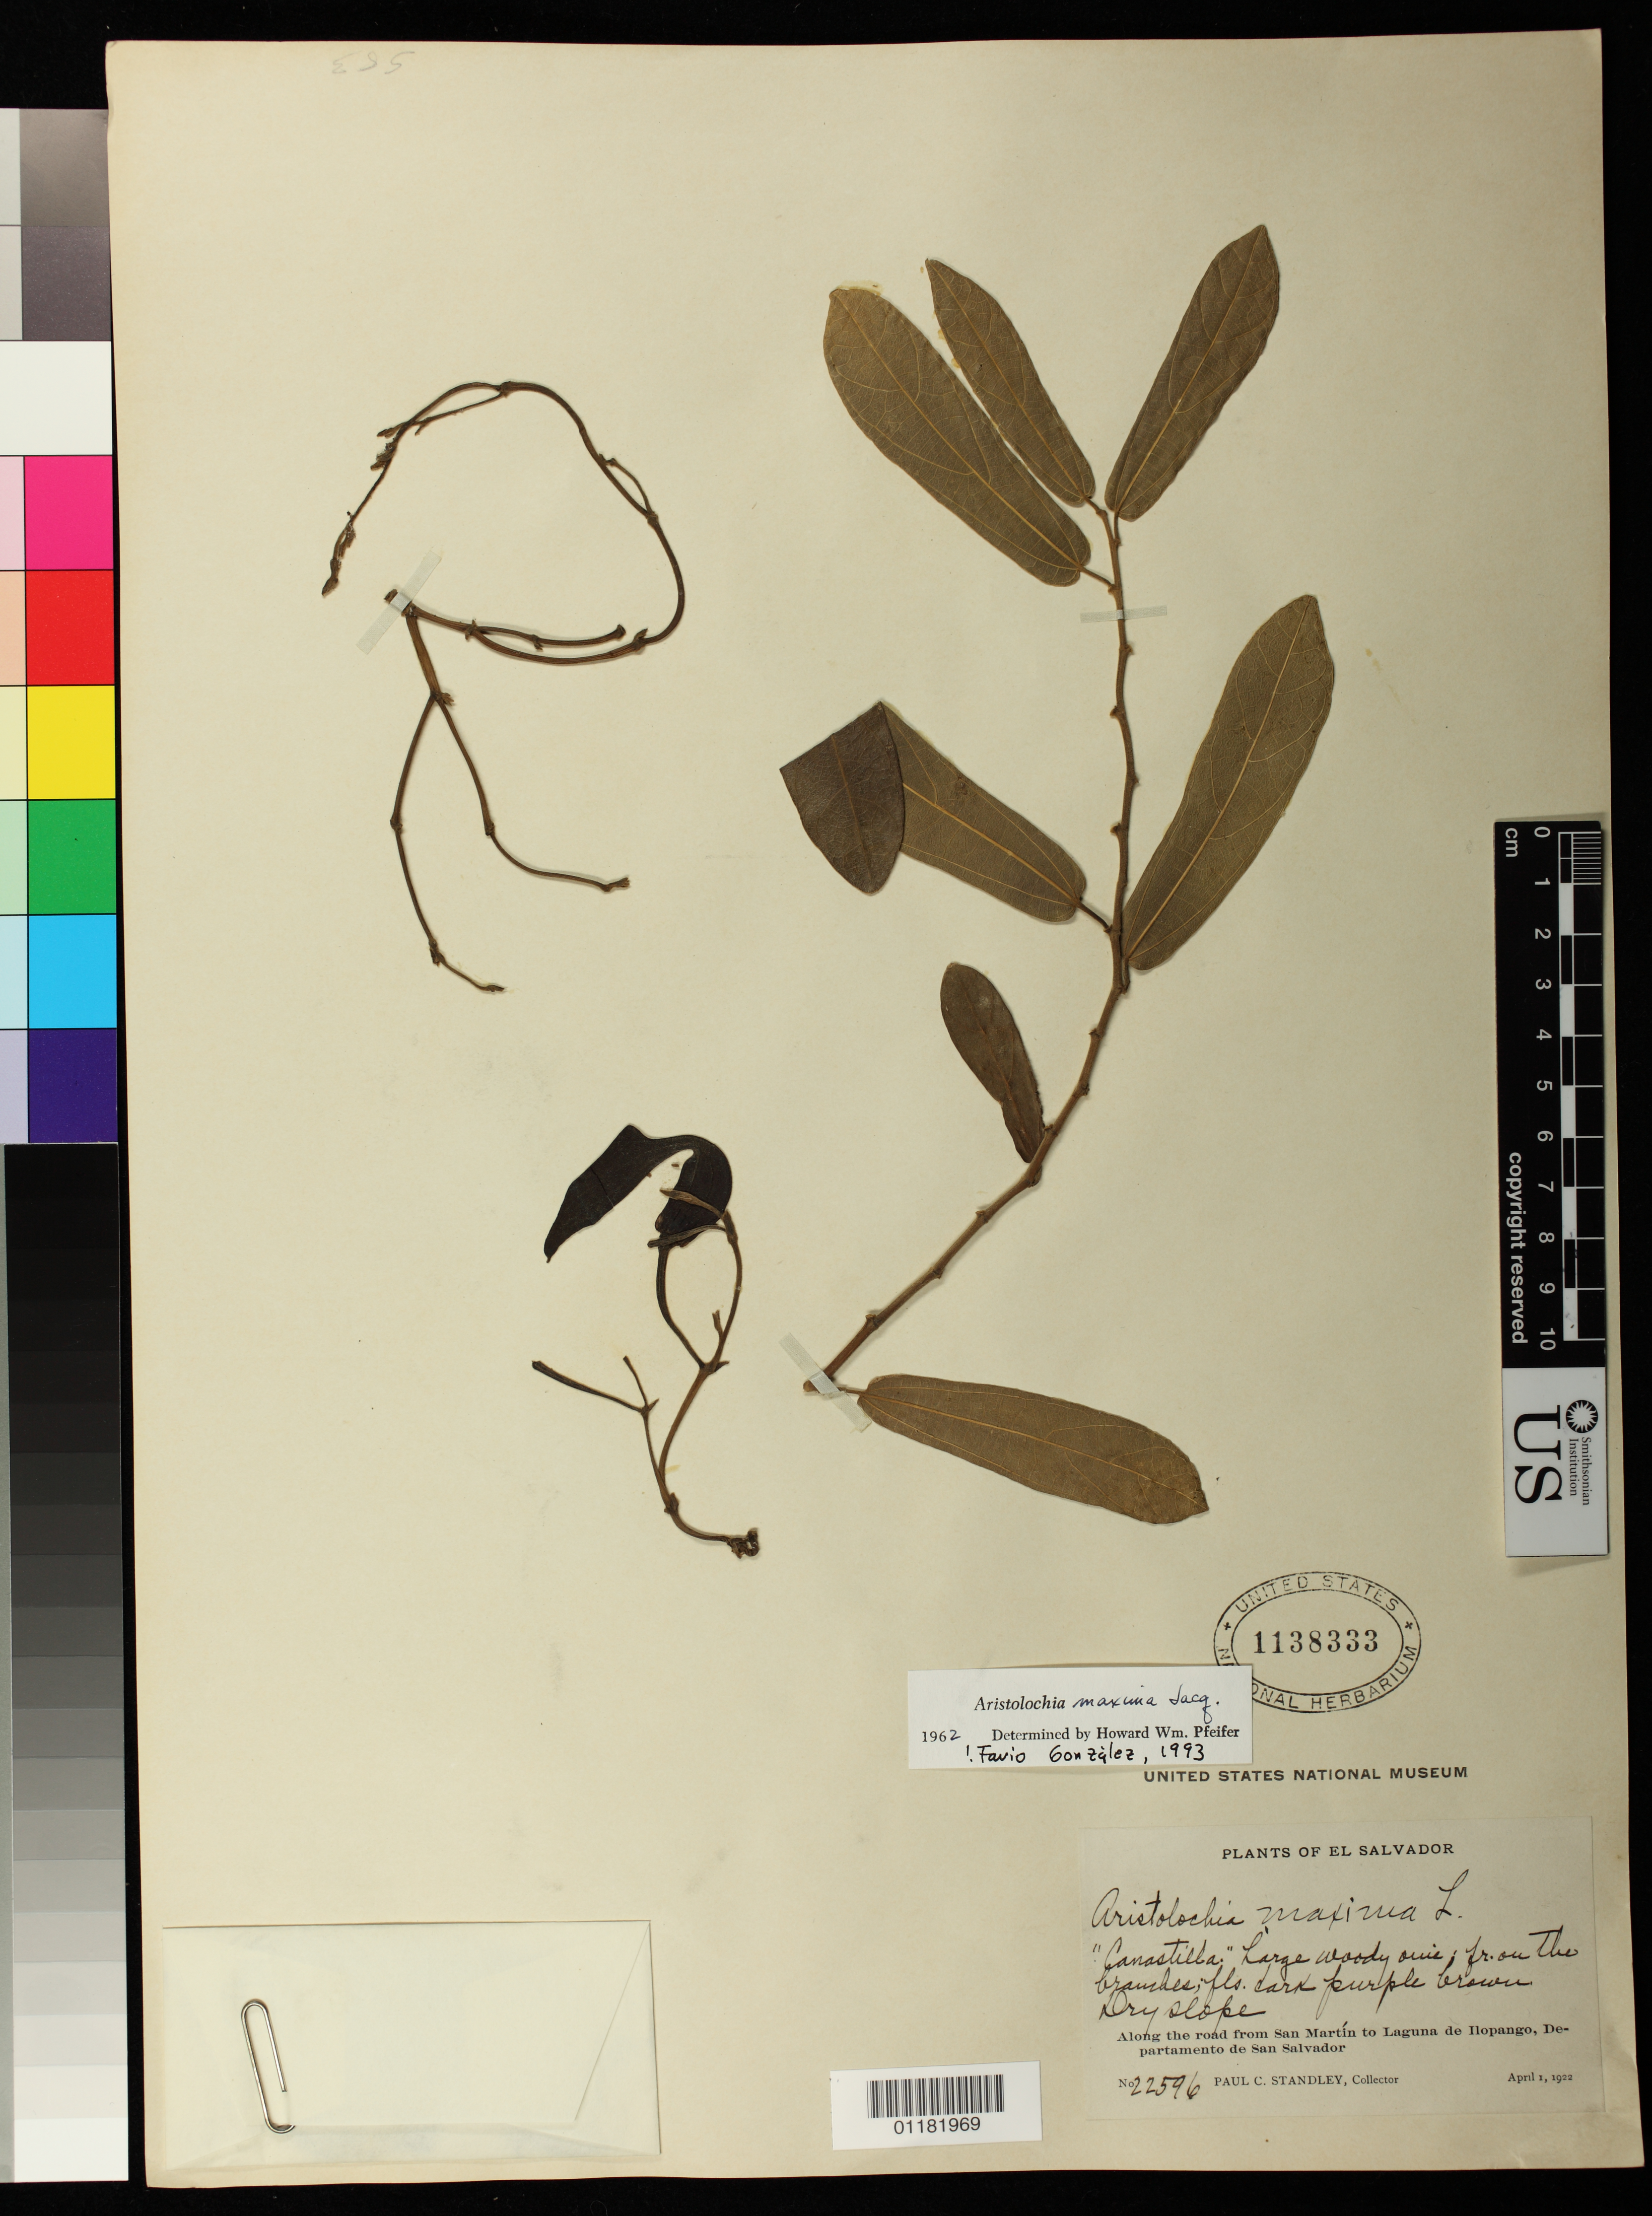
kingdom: Plantae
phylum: Tracheophyta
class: Magnoliopsida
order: Piperales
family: Aristolochiaceae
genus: Aristolochia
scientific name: Aristolochia maxima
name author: Jacq.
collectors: P. C. Standley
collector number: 22596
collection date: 1922-04-01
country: El Salvador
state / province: San Salvador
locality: Along the road from San Martin to Laguna de Hopango.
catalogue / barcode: US 1138333